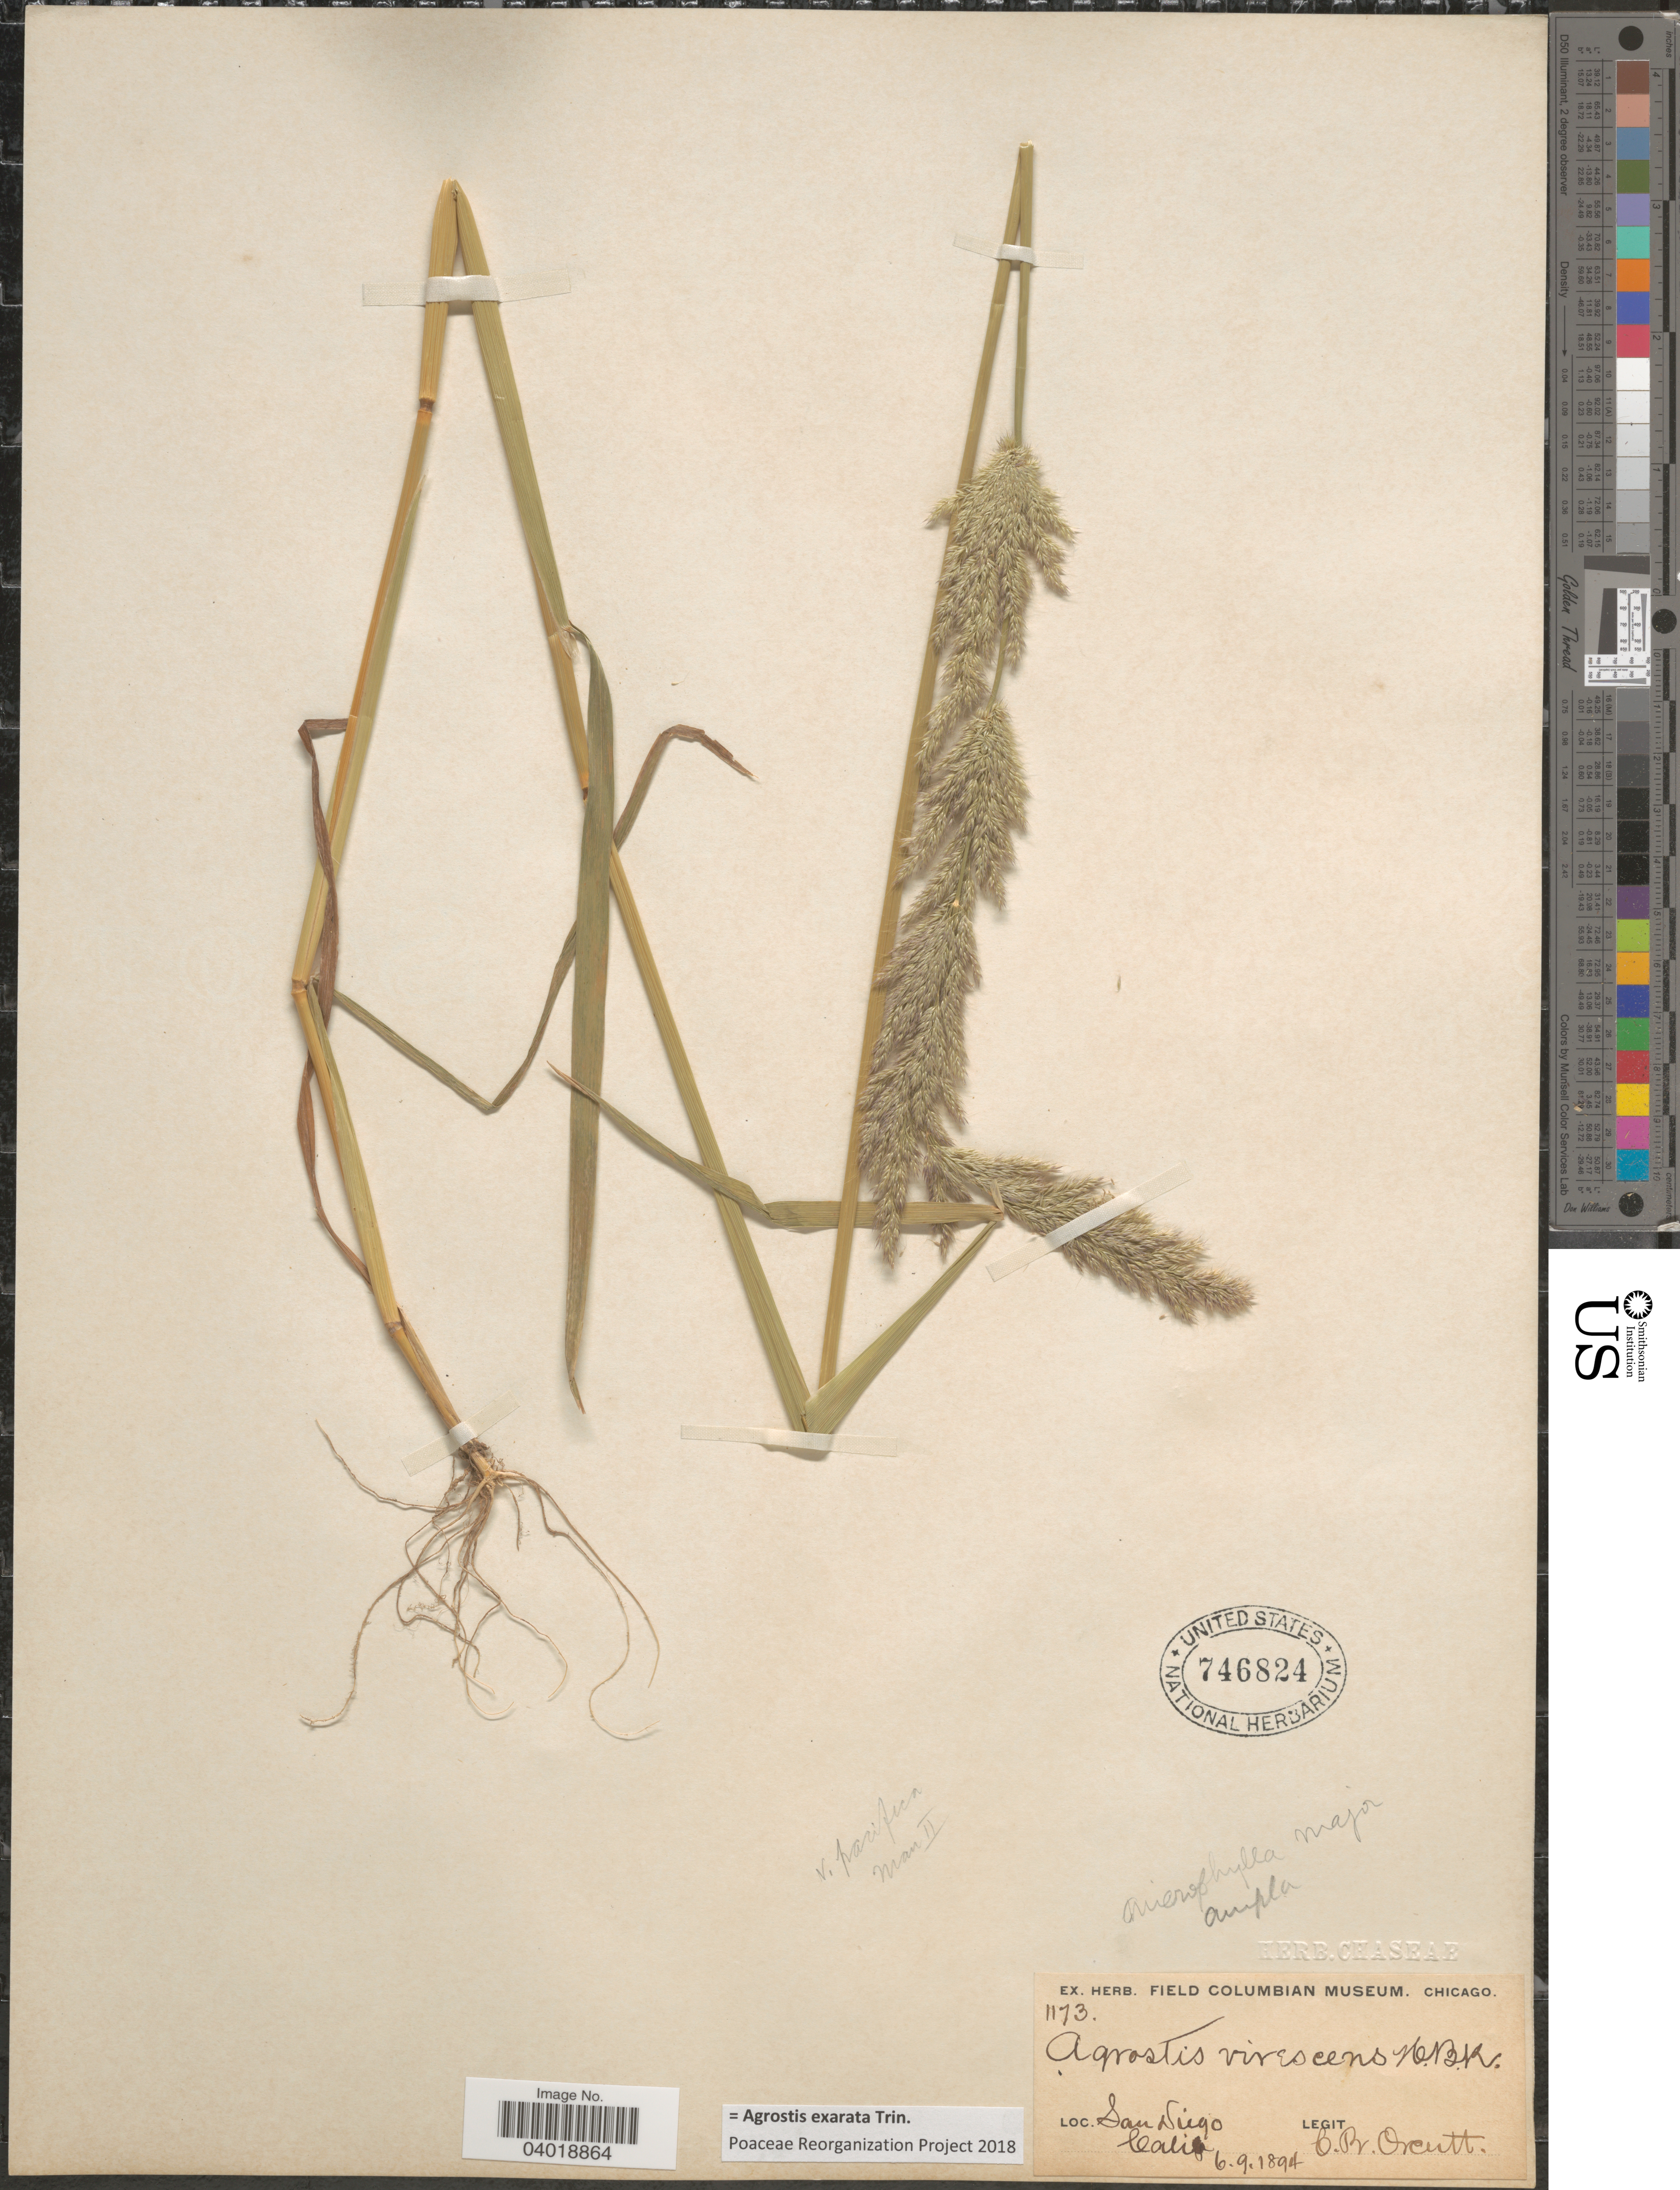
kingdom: Plantae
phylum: Tracheophyta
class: Liliopsida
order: Poales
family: Poaceae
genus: Agrostis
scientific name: Agrostis exarata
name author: Trin.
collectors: C. R. Orcutt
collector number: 1173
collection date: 1894-09-06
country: United States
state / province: California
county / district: San Diego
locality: San Diego.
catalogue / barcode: US 746824